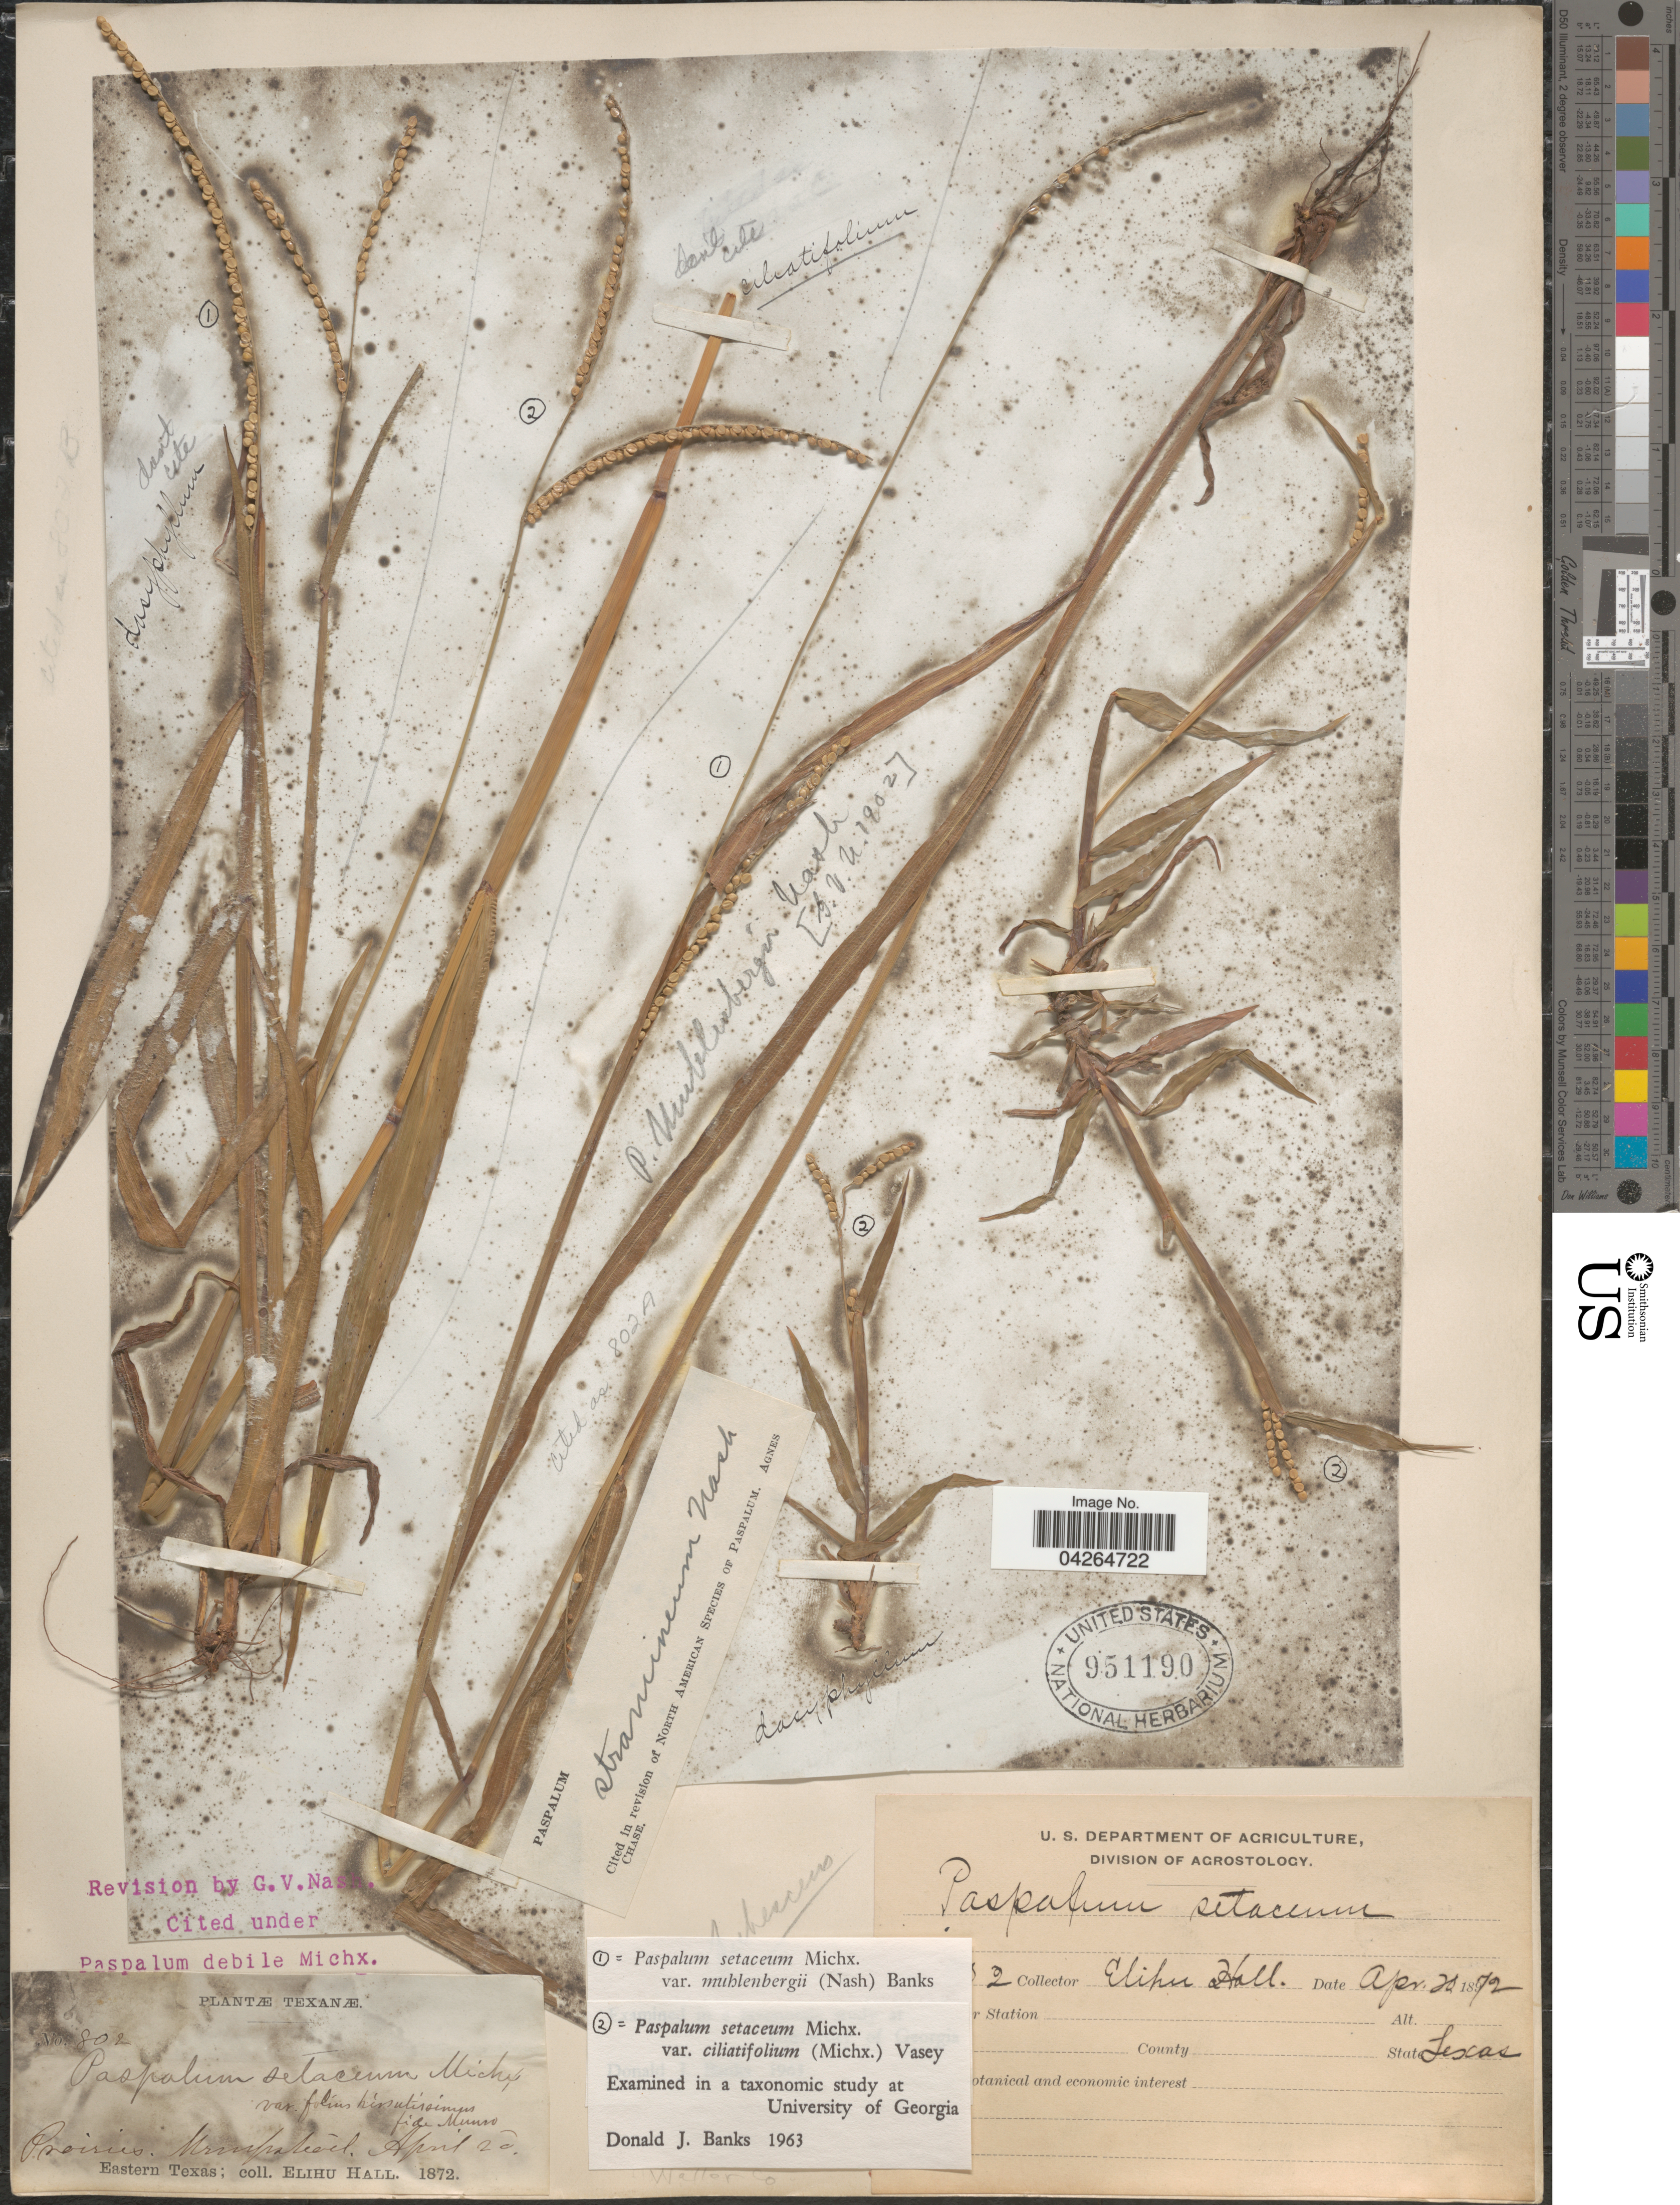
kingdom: Plantae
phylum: Tracheophyta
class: Liliopsida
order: Poales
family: Poaceae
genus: Paspalum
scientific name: Paspalum setaceum var. stramineum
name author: (Nash) D.J. Banks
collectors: E. Hall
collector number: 802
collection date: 1872-04-20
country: United States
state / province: Texas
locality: Prairies. Hempstead. Eastern Texas.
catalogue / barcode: US 951190